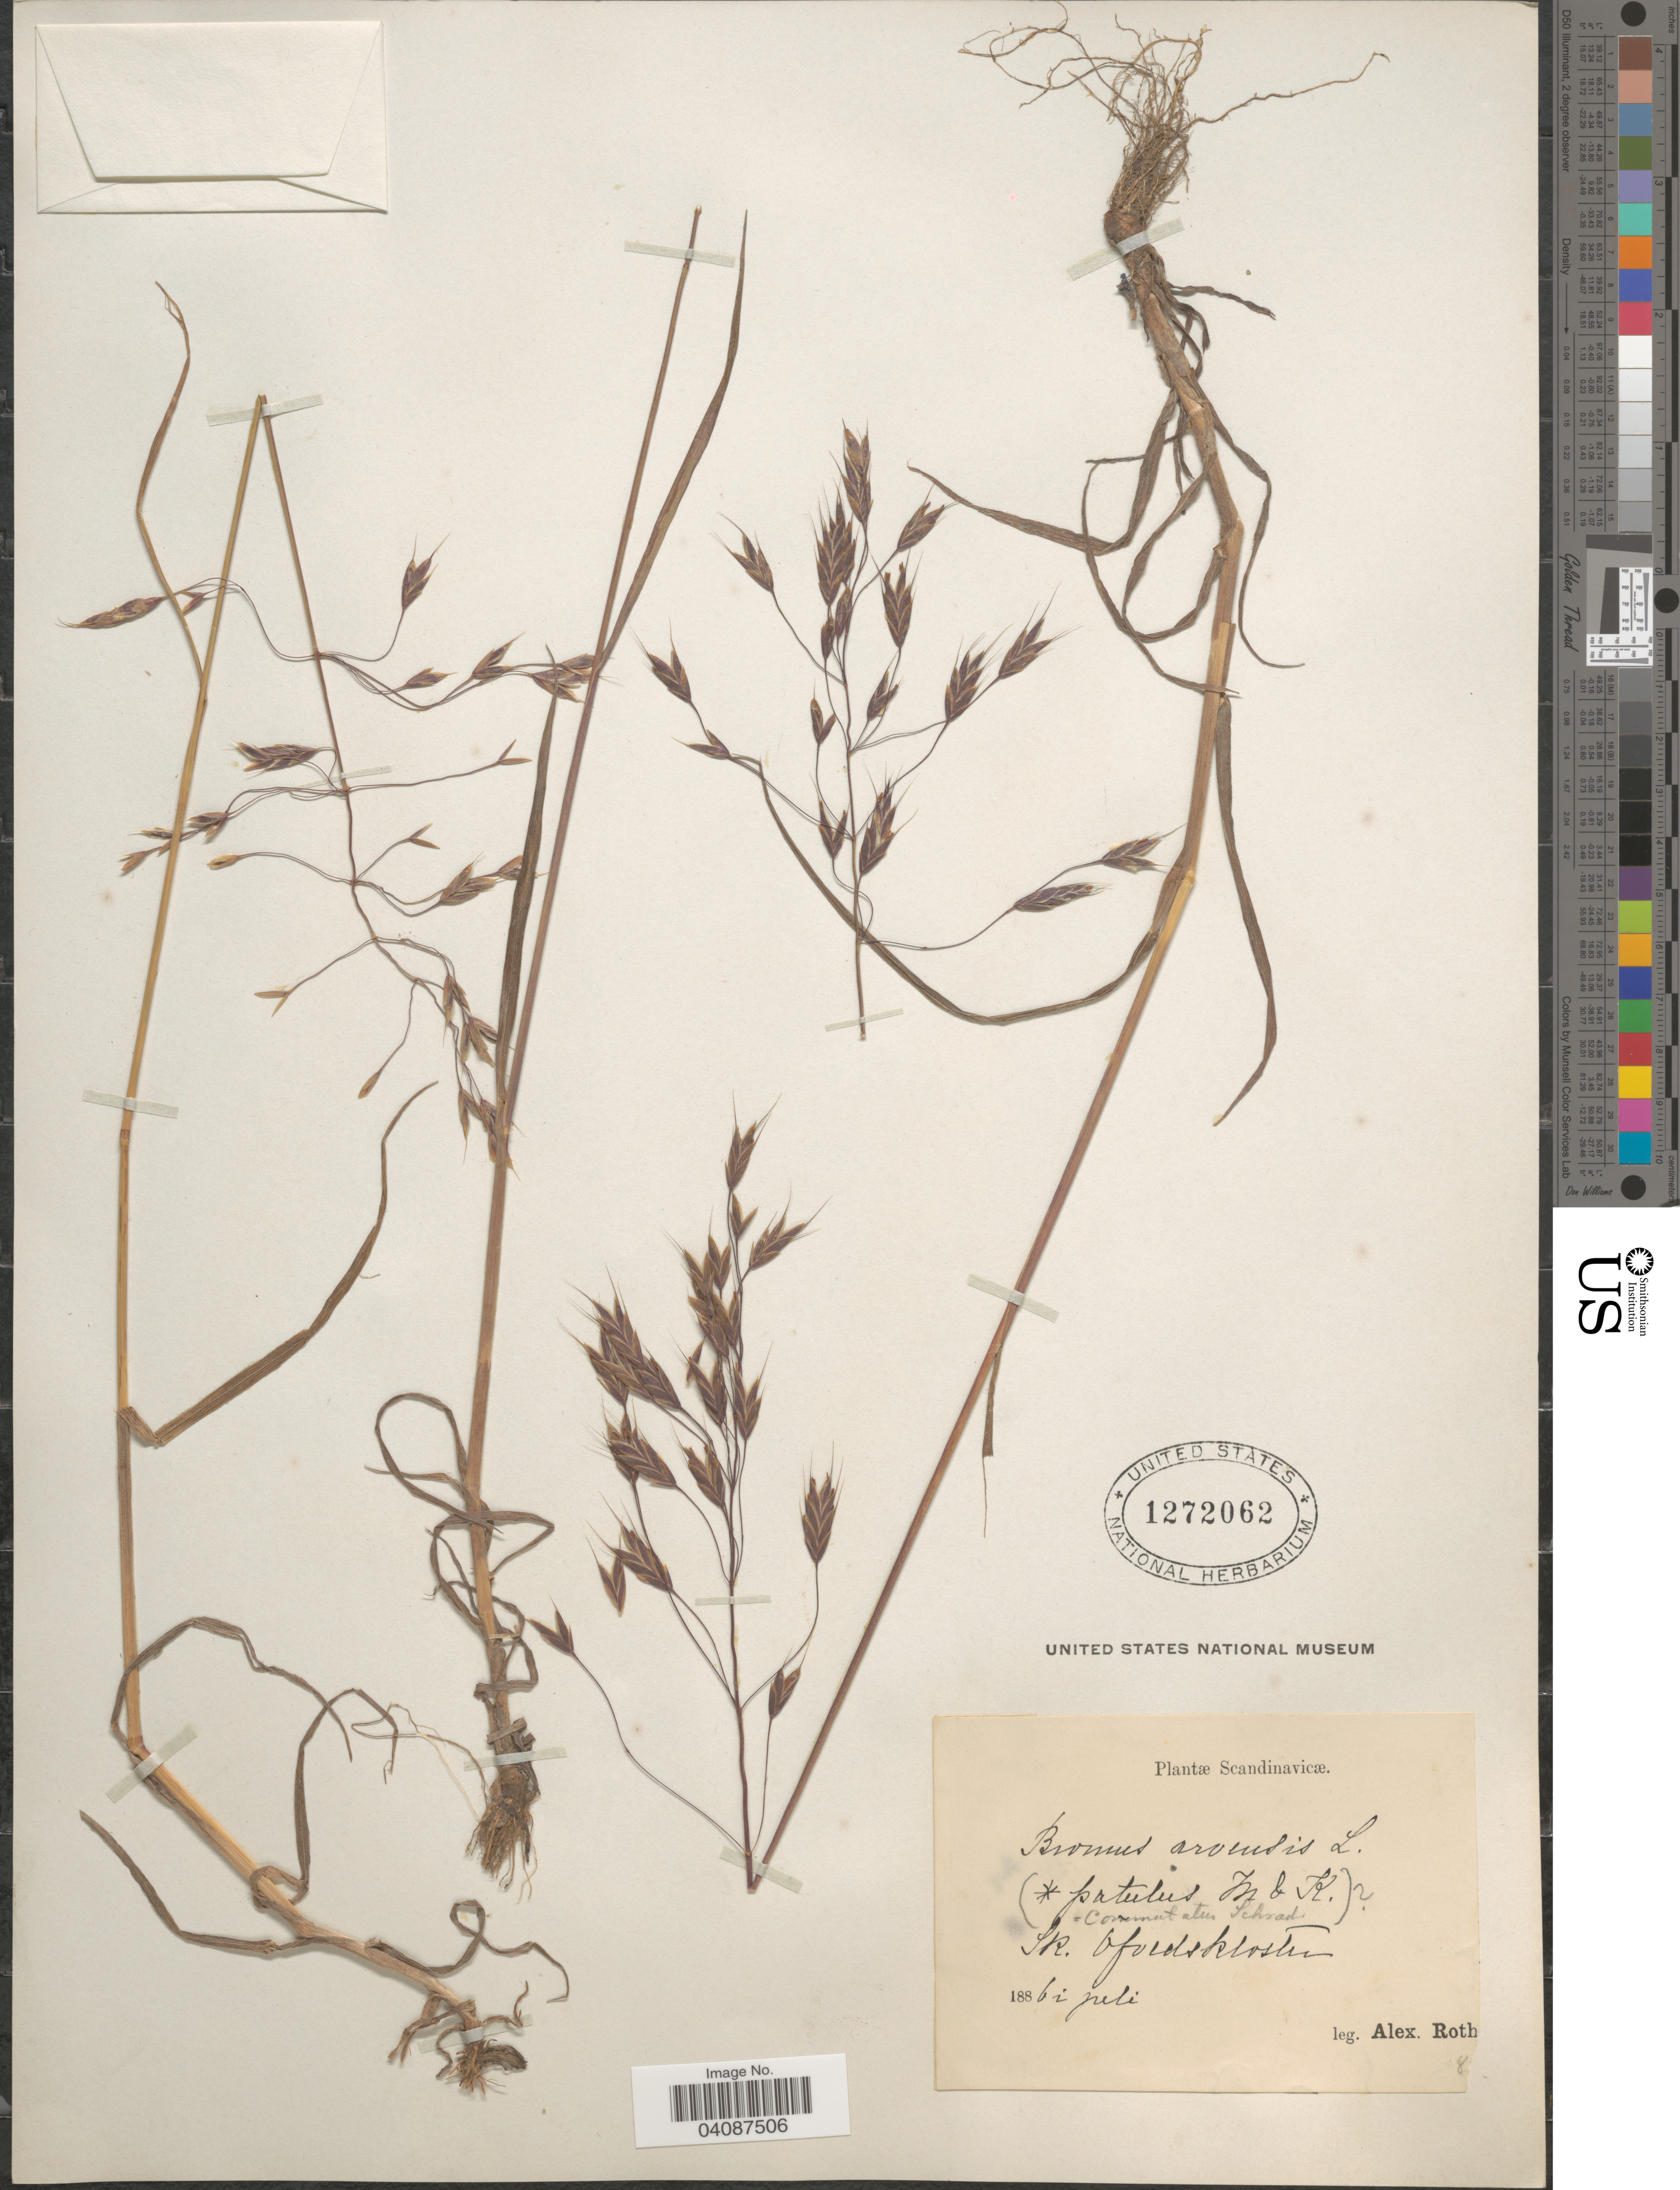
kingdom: Plantae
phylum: Tracheophyta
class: Liliopsida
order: Poales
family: Poaceae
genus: Bromus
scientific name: Bromus arvensis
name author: L.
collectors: A. W. Roth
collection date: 1886-07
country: Sweden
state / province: Skåne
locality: Scandinavicæ. Sk. Ofordsklosten. [interpreted]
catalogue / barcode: US 1272062